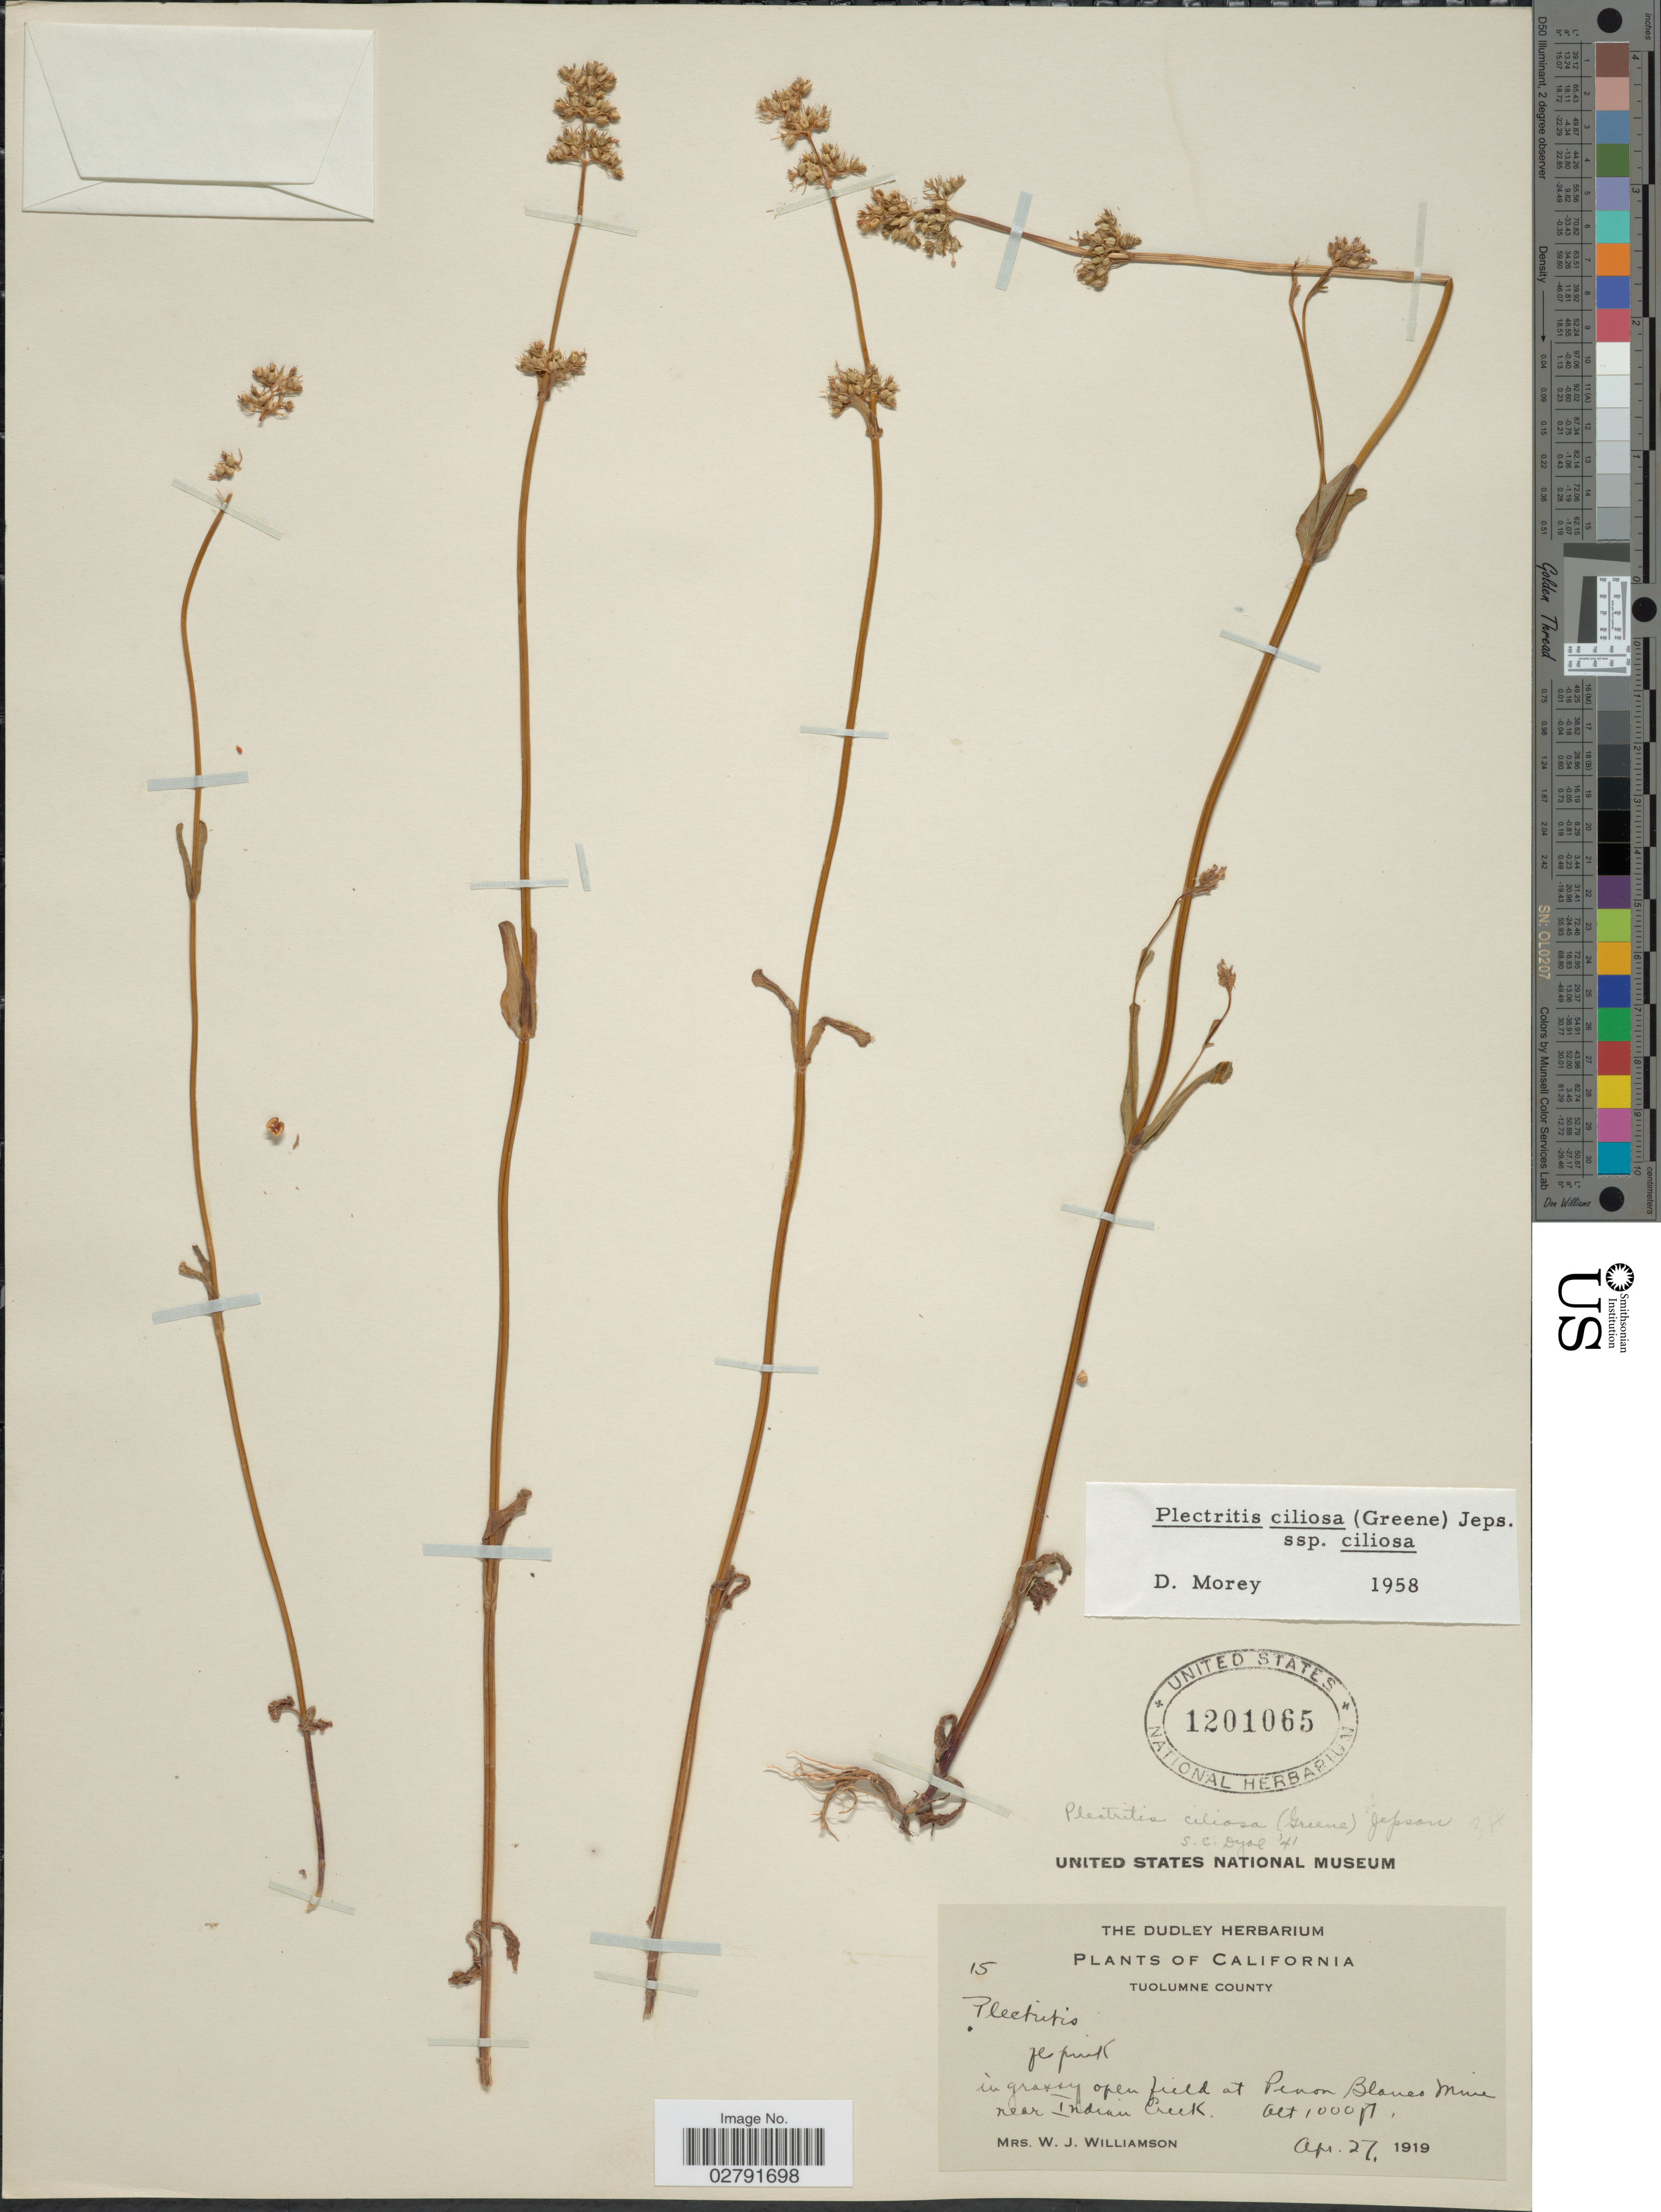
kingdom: Plantae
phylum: Tracheophyta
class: Magnoliopsida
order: Dipsacales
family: Caprifoliaceae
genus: Plectritis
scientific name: Plectritis ciliosa subsp. ciliosa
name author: (Greene) Jeps.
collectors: W. Williamson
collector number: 15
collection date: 1919-04-27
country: United States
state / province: California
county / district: Tuolumne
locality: Tuolumne County. In grassy open field at Penon Blanes Mine near Indian Creek.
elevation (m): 305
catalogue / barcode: US 1201065